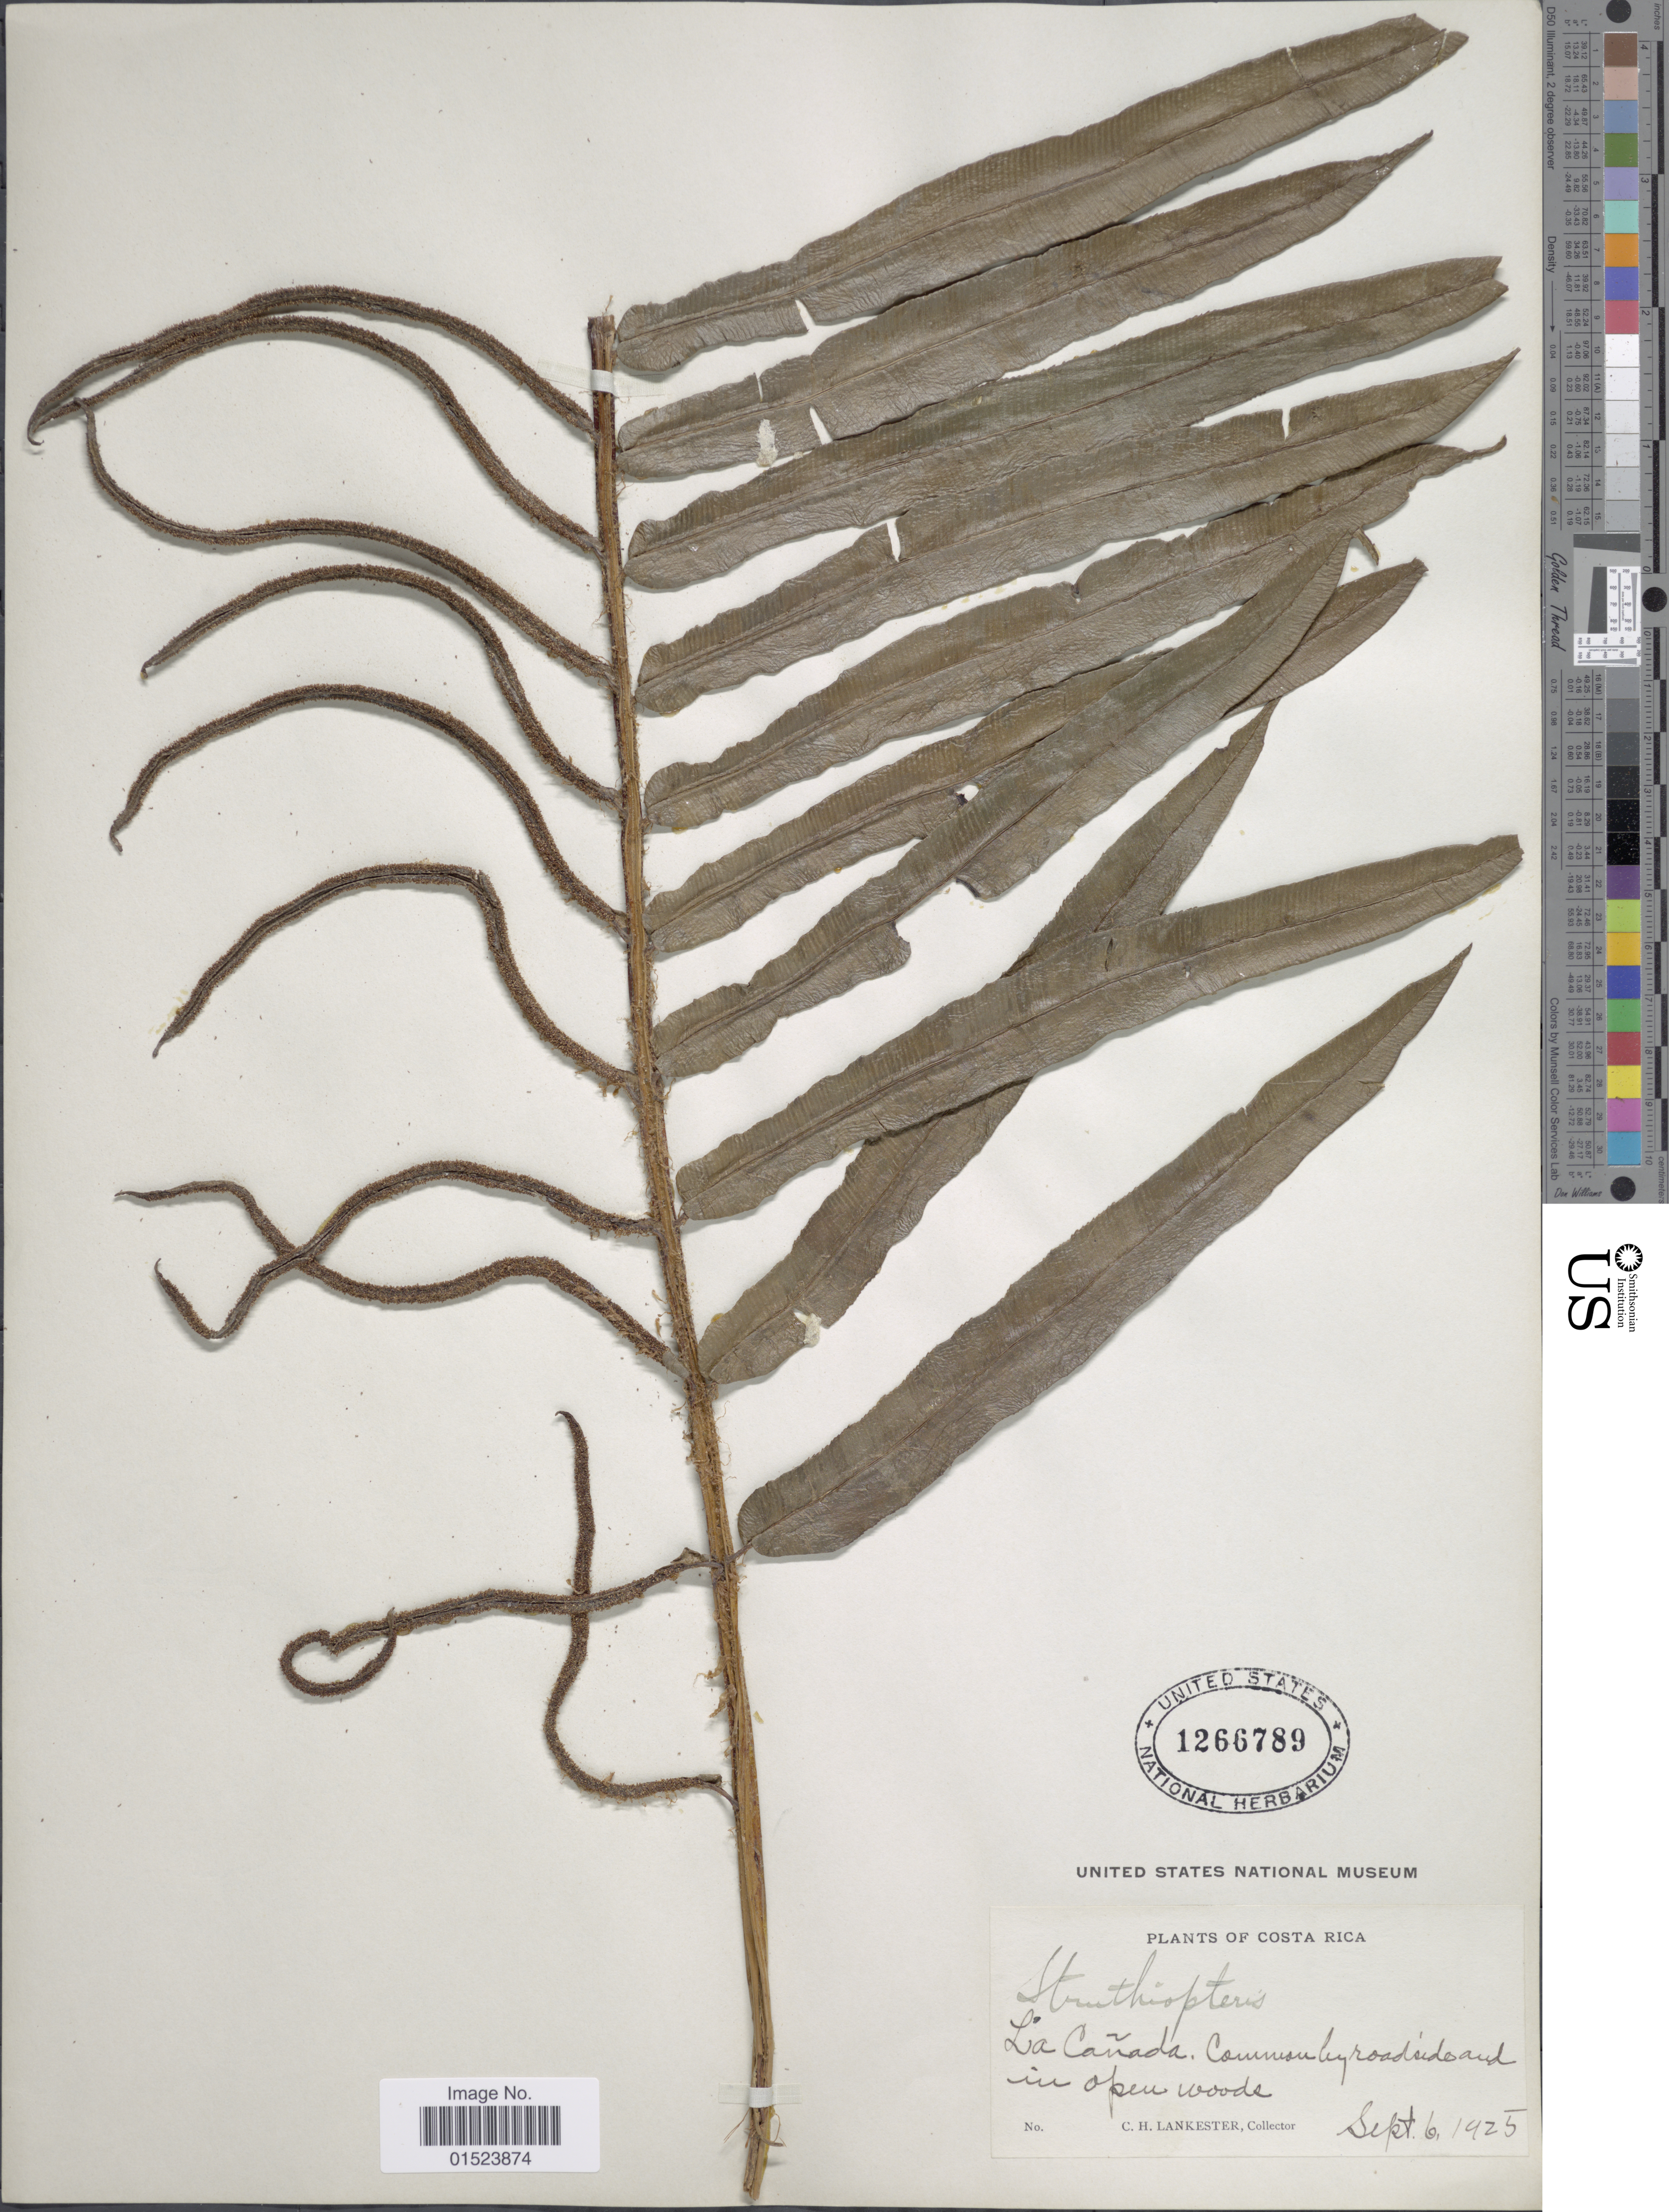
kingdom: Plantae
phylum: Tracheophyta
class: Polypodiopsida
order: Polypodiales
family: Blechnaceae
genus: Blechnum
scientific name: Blechnum falciforme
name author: (Liebm.) C. Chr.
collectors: C. H. Lankester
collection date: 1925-09-06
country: Costa Rica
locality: La Cañada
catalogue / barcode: US 1266789